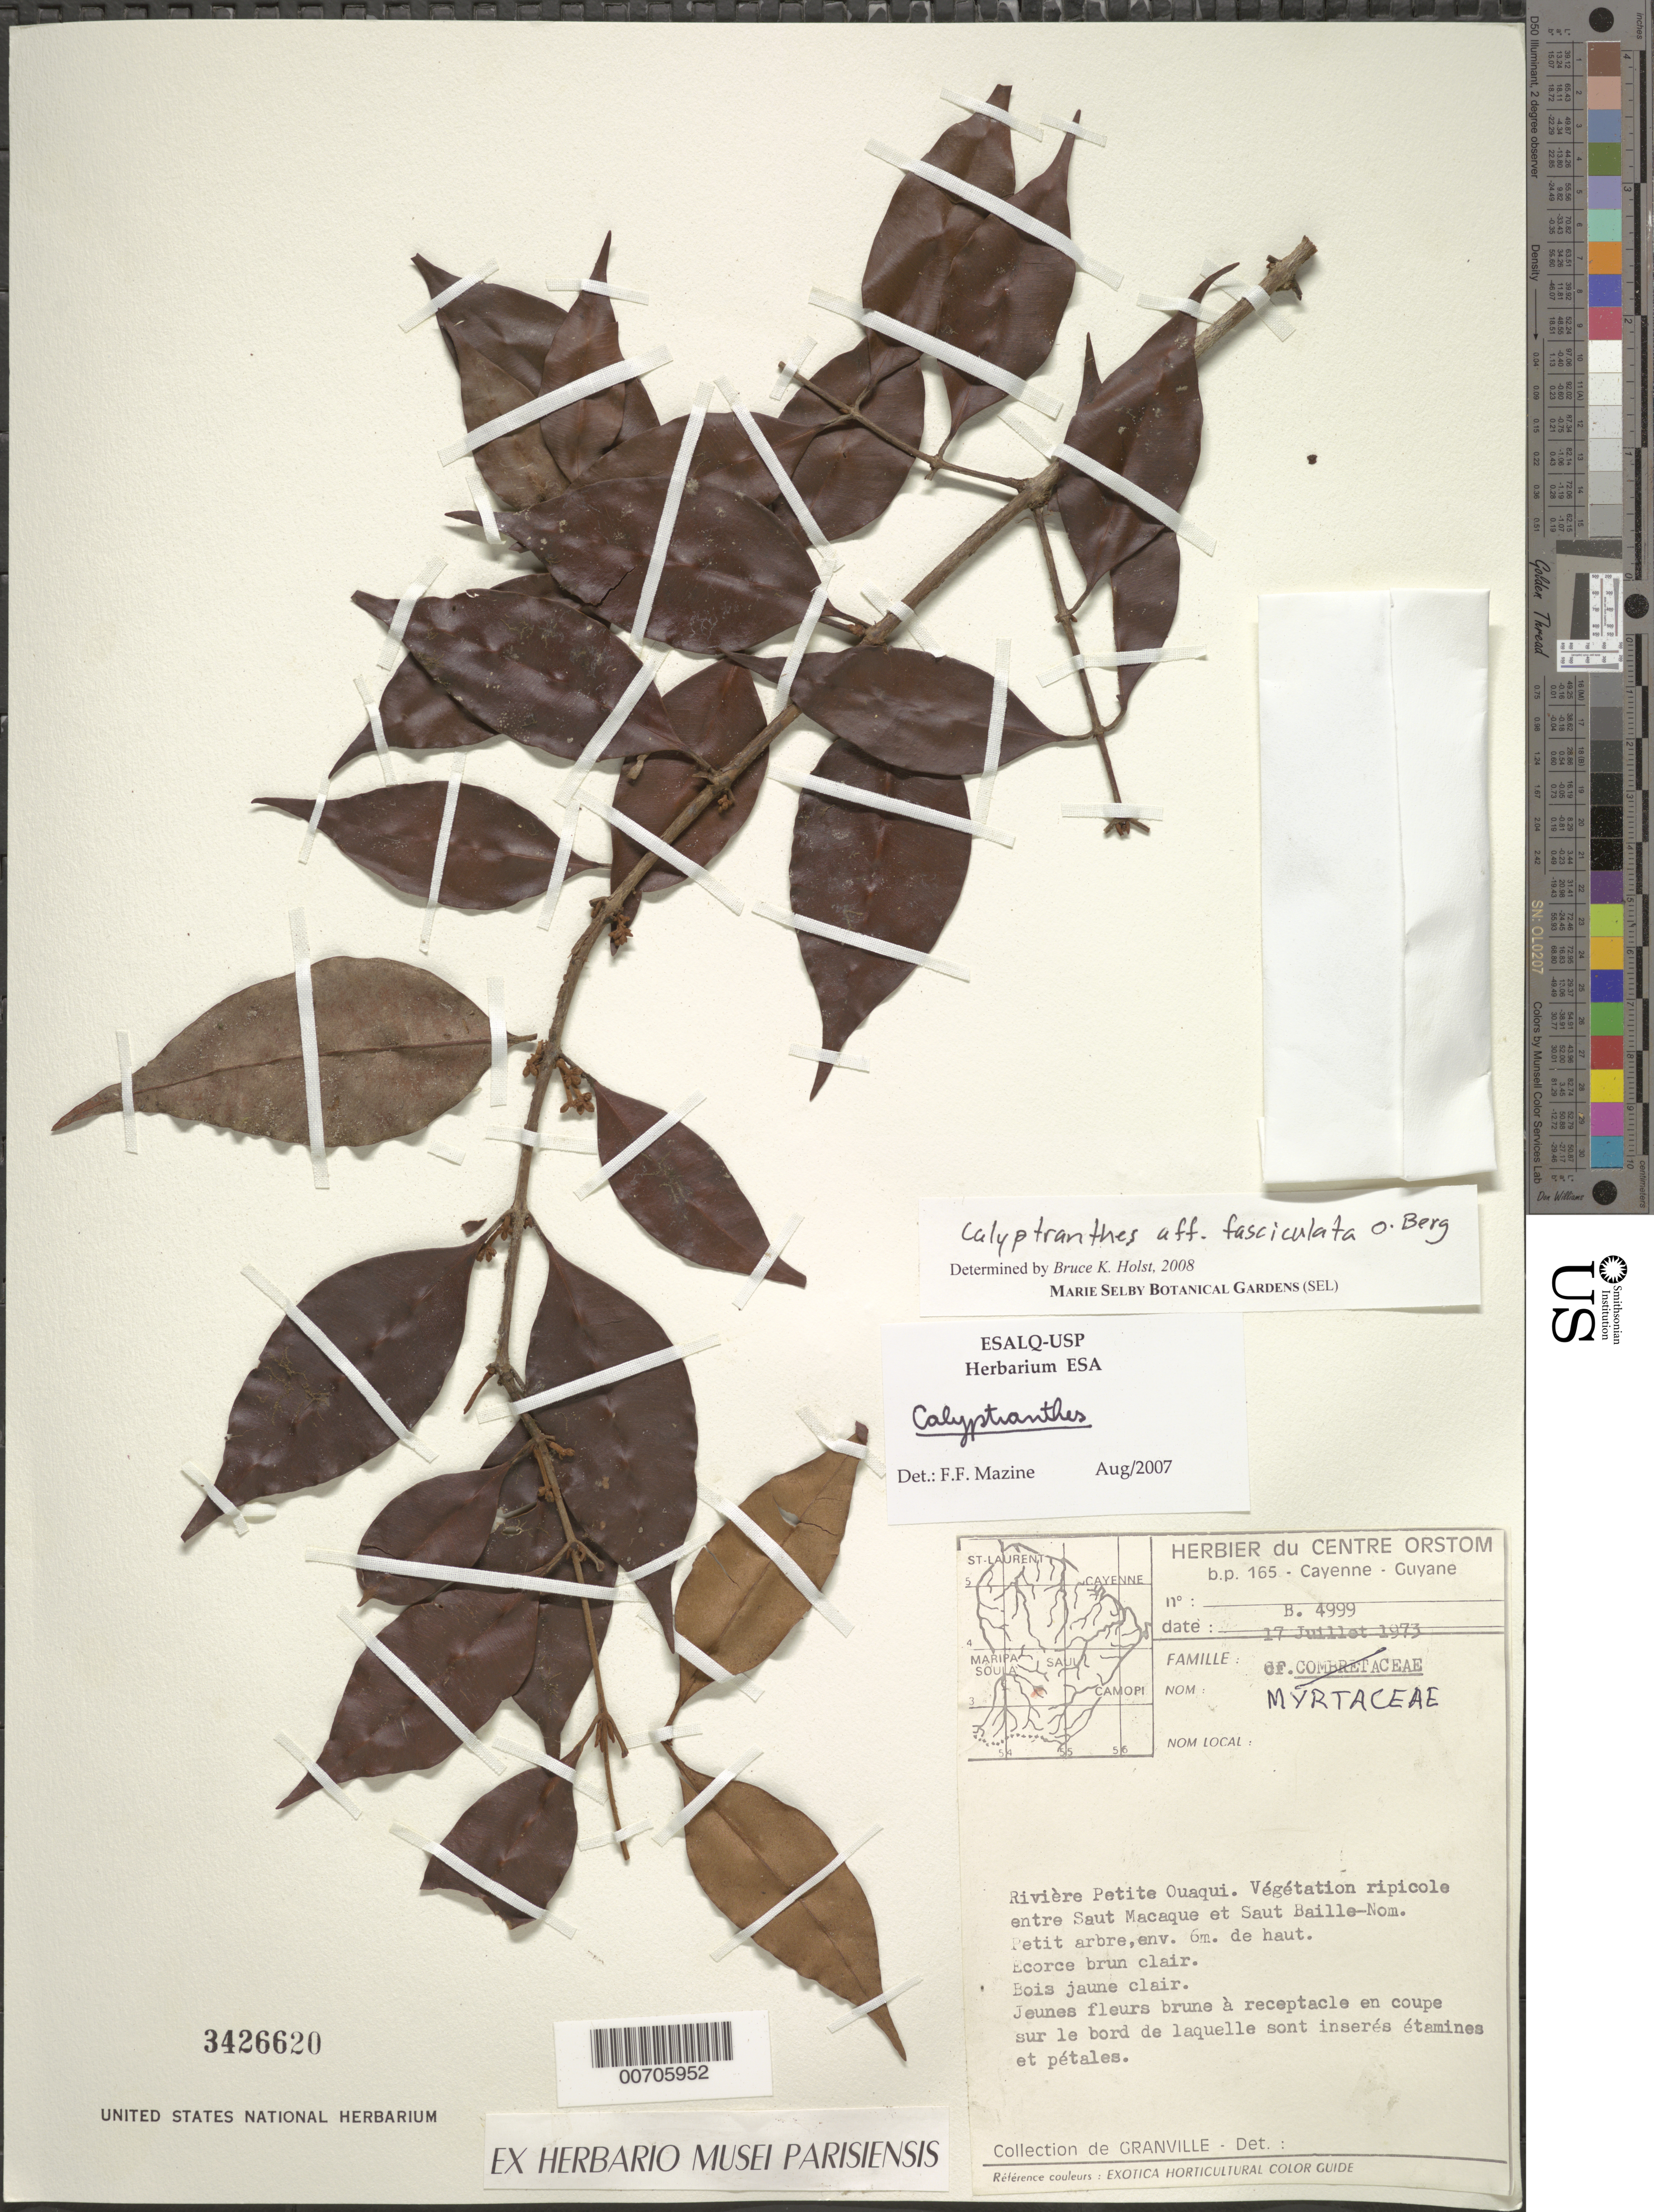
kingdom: Plantae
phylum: Tracheophyta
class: Magnoliopsida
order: Myrtales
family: Myrtaceae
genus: Myrcia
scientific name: Myrcia fasciculata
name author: (O. Berg) K. Campbell & K. Samra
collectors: J.-J. de Granville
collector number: B 4999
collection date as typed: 17-Jul-73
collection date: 1973-07-17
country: French Guiana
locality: Rivière Petite Ouaqui, entre Saut Macaque & Saut Baille-Nom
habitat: Riparian vegetation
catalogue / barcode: US 3426620